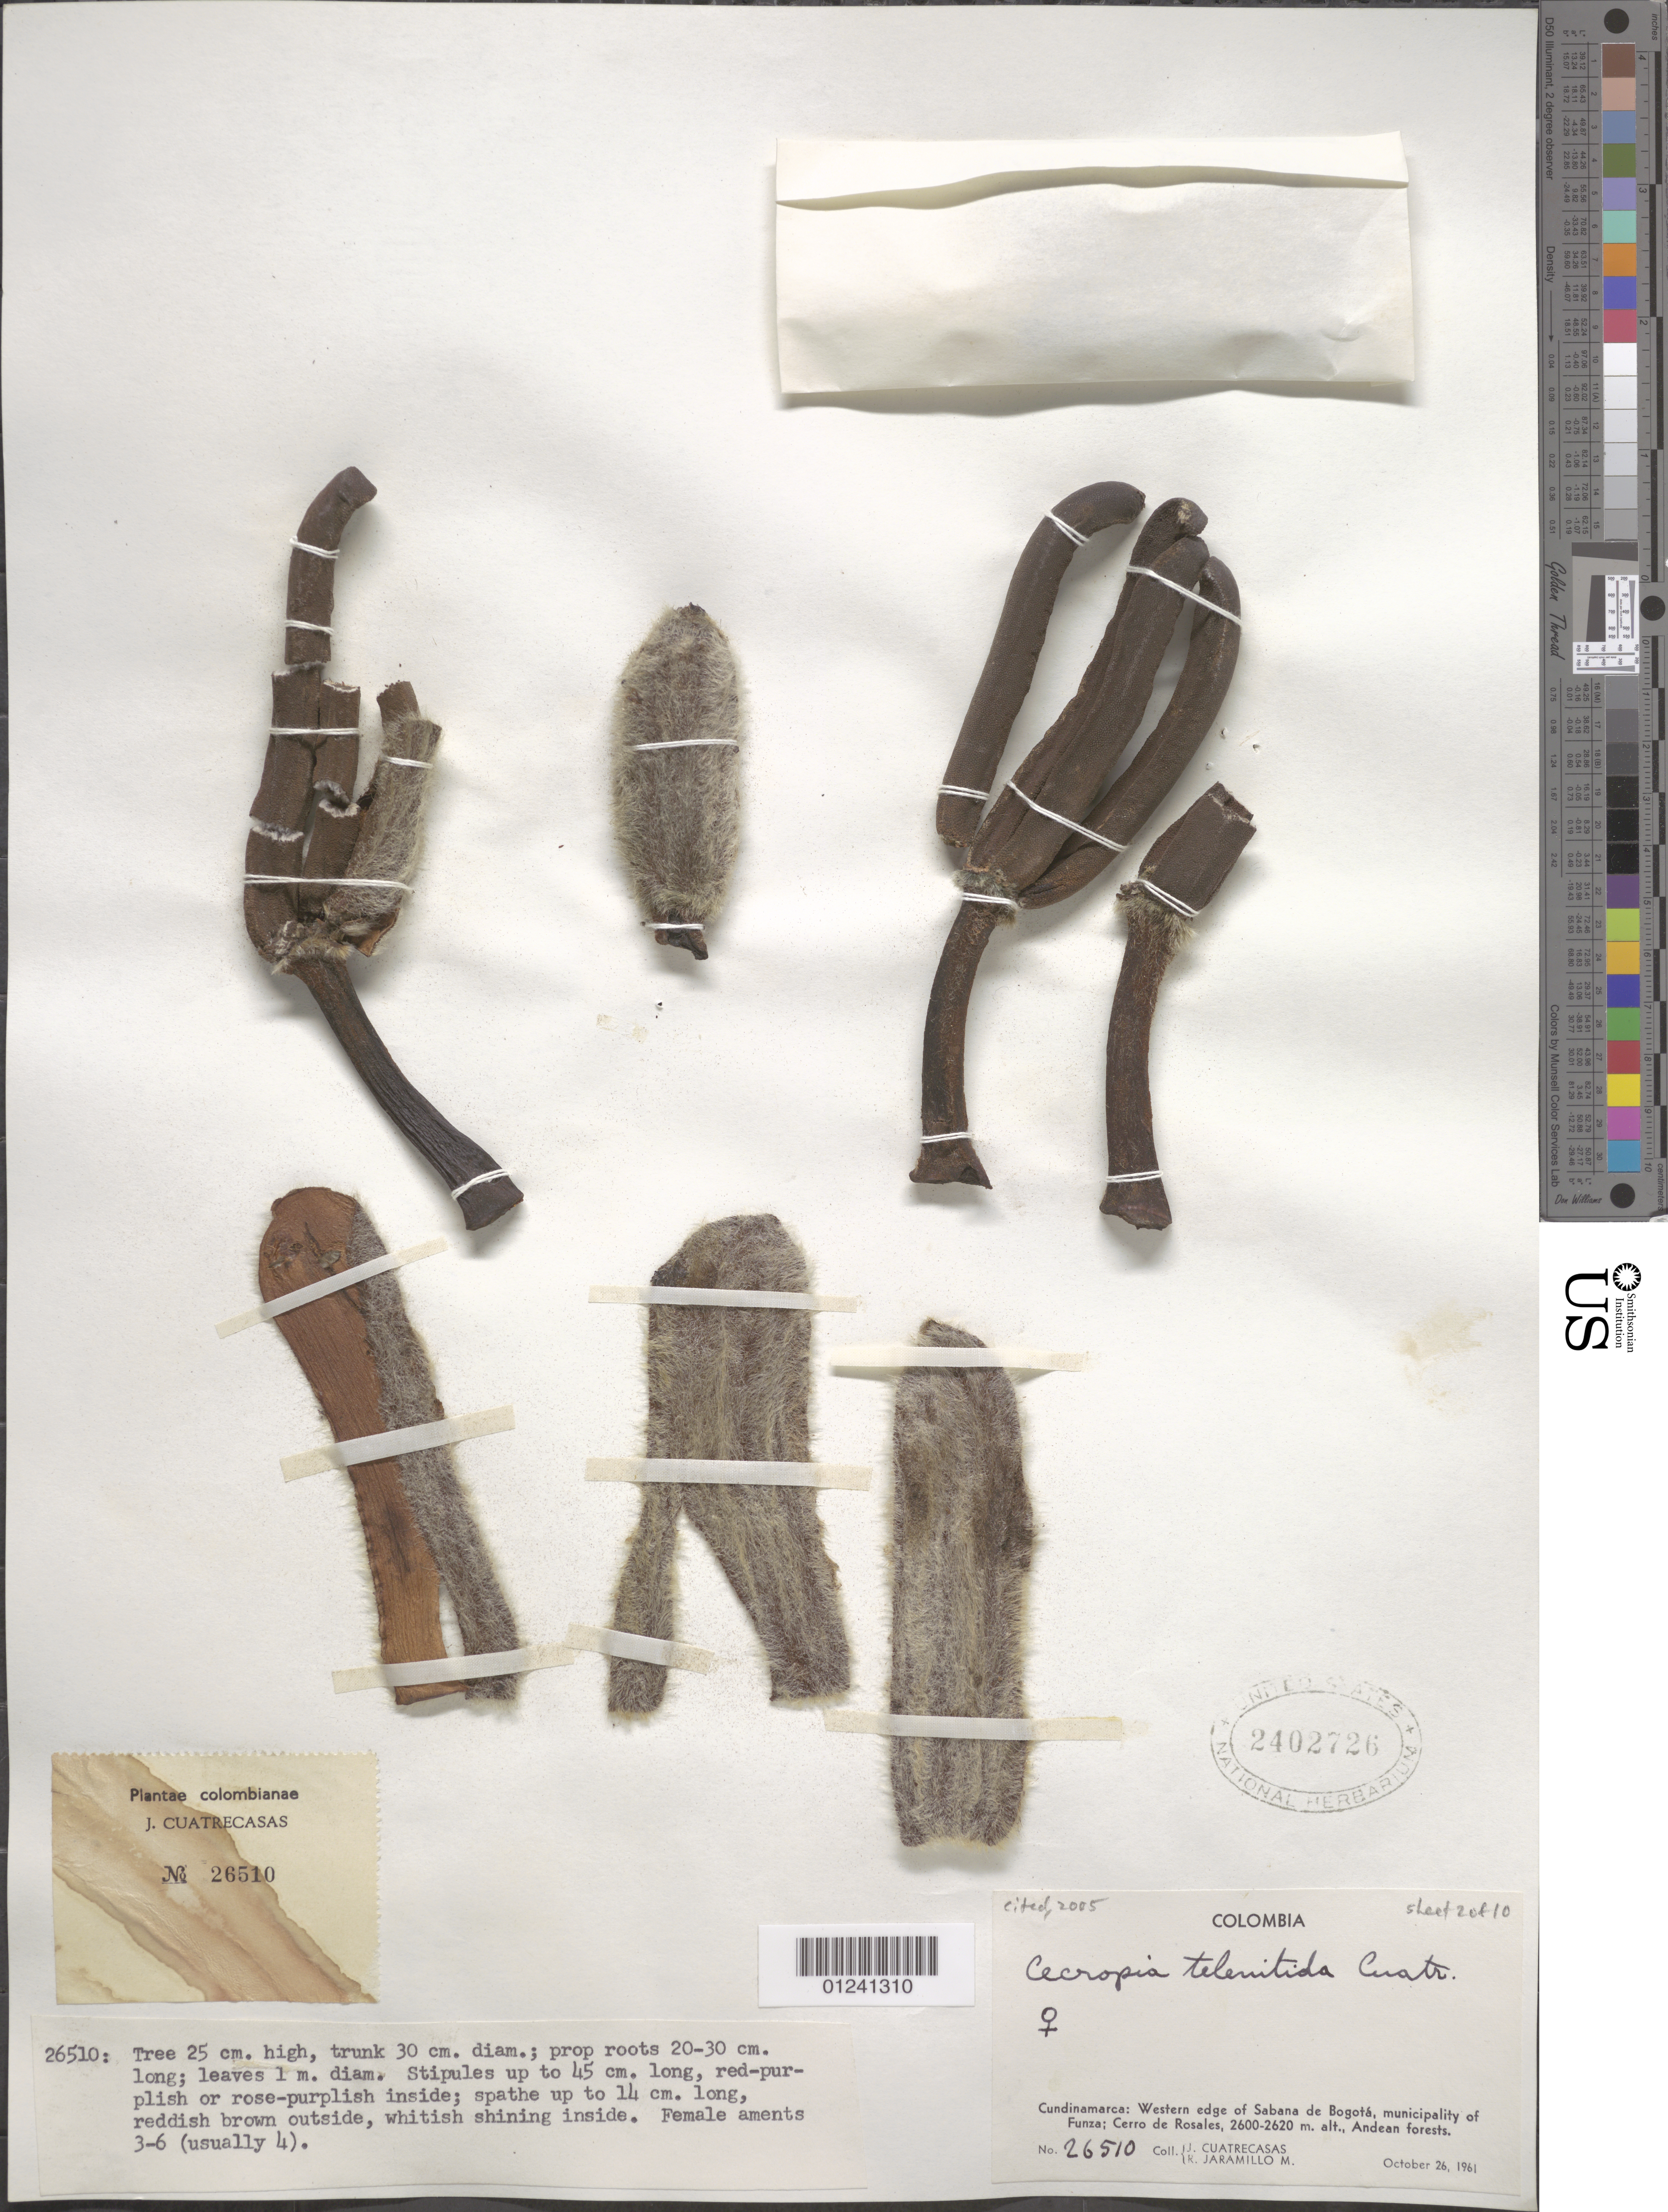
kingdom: Plantae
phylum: Tracheophyta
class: Magnoliopsida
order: Rosales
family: Urticaceae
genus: Cecropia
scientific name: Cecropia telenitida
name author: Cuatrec.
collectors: J. Cuatrecasas & R. Jaramillo M.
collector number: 26510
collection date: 1961-10-26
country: Colombia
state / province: Cundinamarca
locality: Western edge of Sabana de Bogota, municpality of Funza; Cerro de Rosales; Andean Forests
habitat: Andean forests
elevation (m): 2600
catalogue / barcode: US 2402726